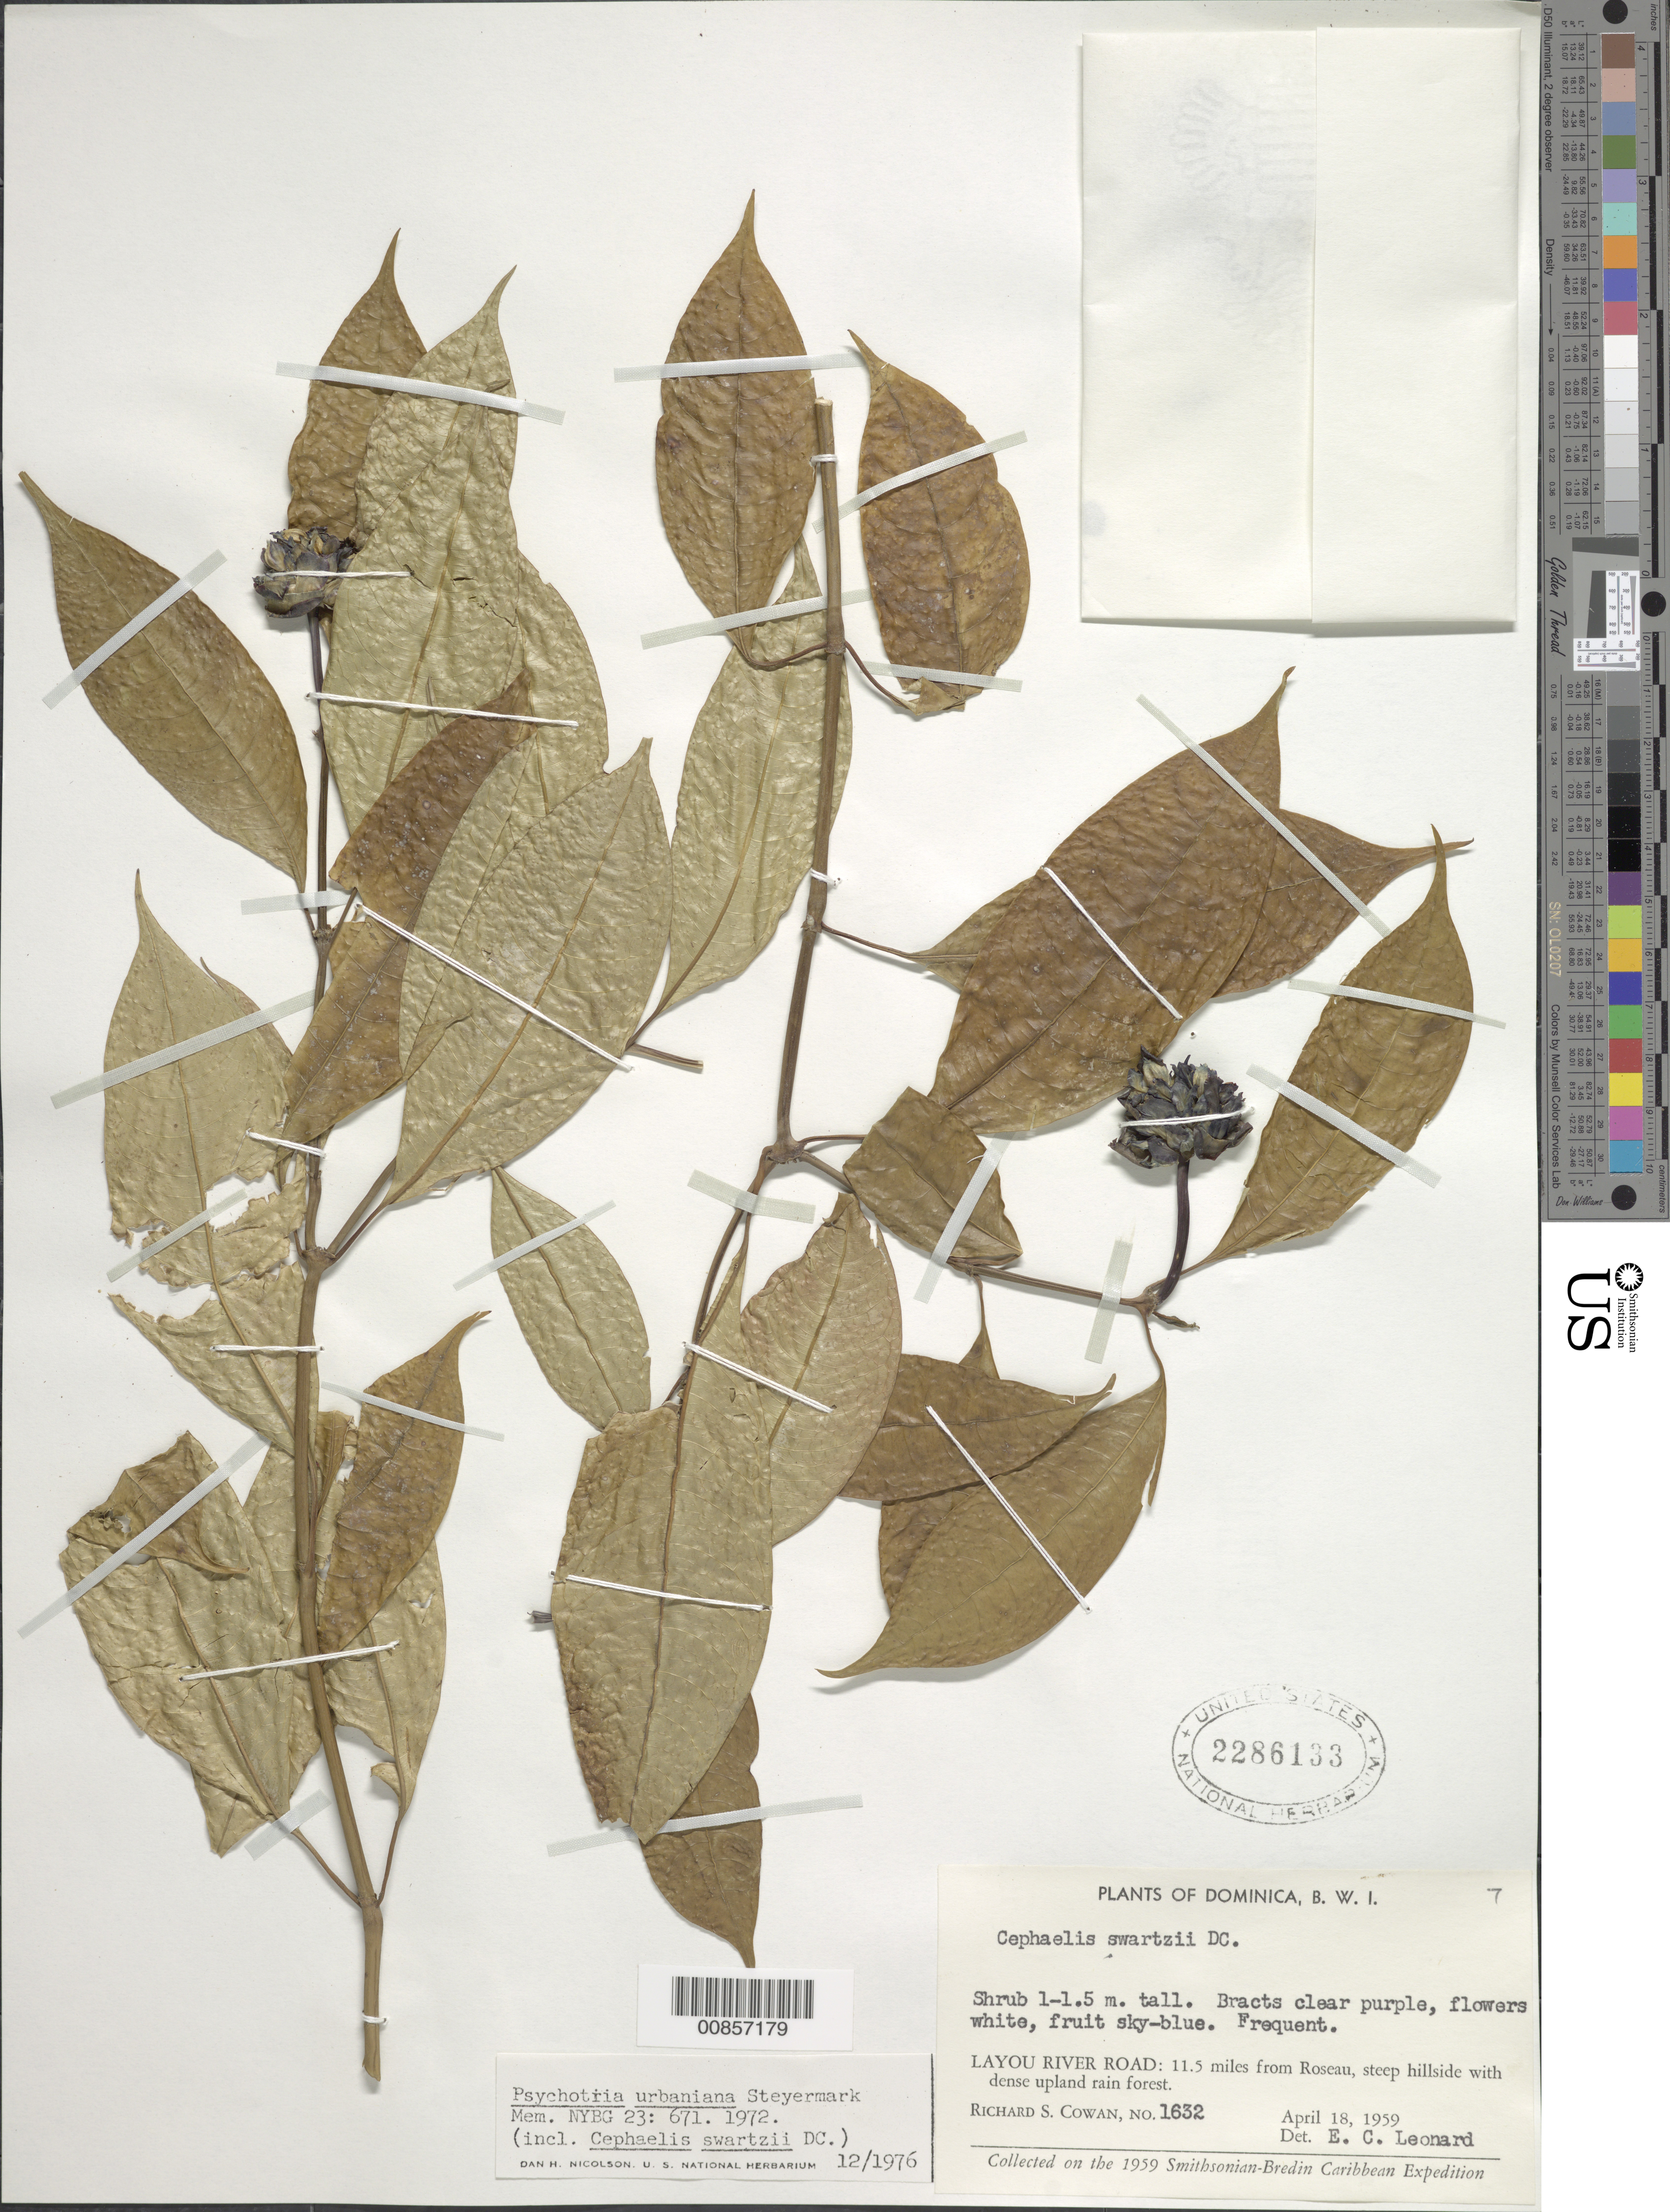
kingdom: Plantae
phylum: Tracheophyta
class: Magnoliopsida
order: Gentianales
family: Rubiaceae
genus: Psychotria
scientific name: Psychotria urbaniana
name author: Steyerm.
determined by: Nicolson, Dan H.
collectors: R. S. Cowan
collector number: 1632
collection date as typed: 18 Apr 1959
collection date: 1959-04-18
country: Dominica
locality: Layou River Road: 11.5 miles from Roseau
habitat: Steep hillside with dense upland rainforest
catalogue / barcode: US 2286133